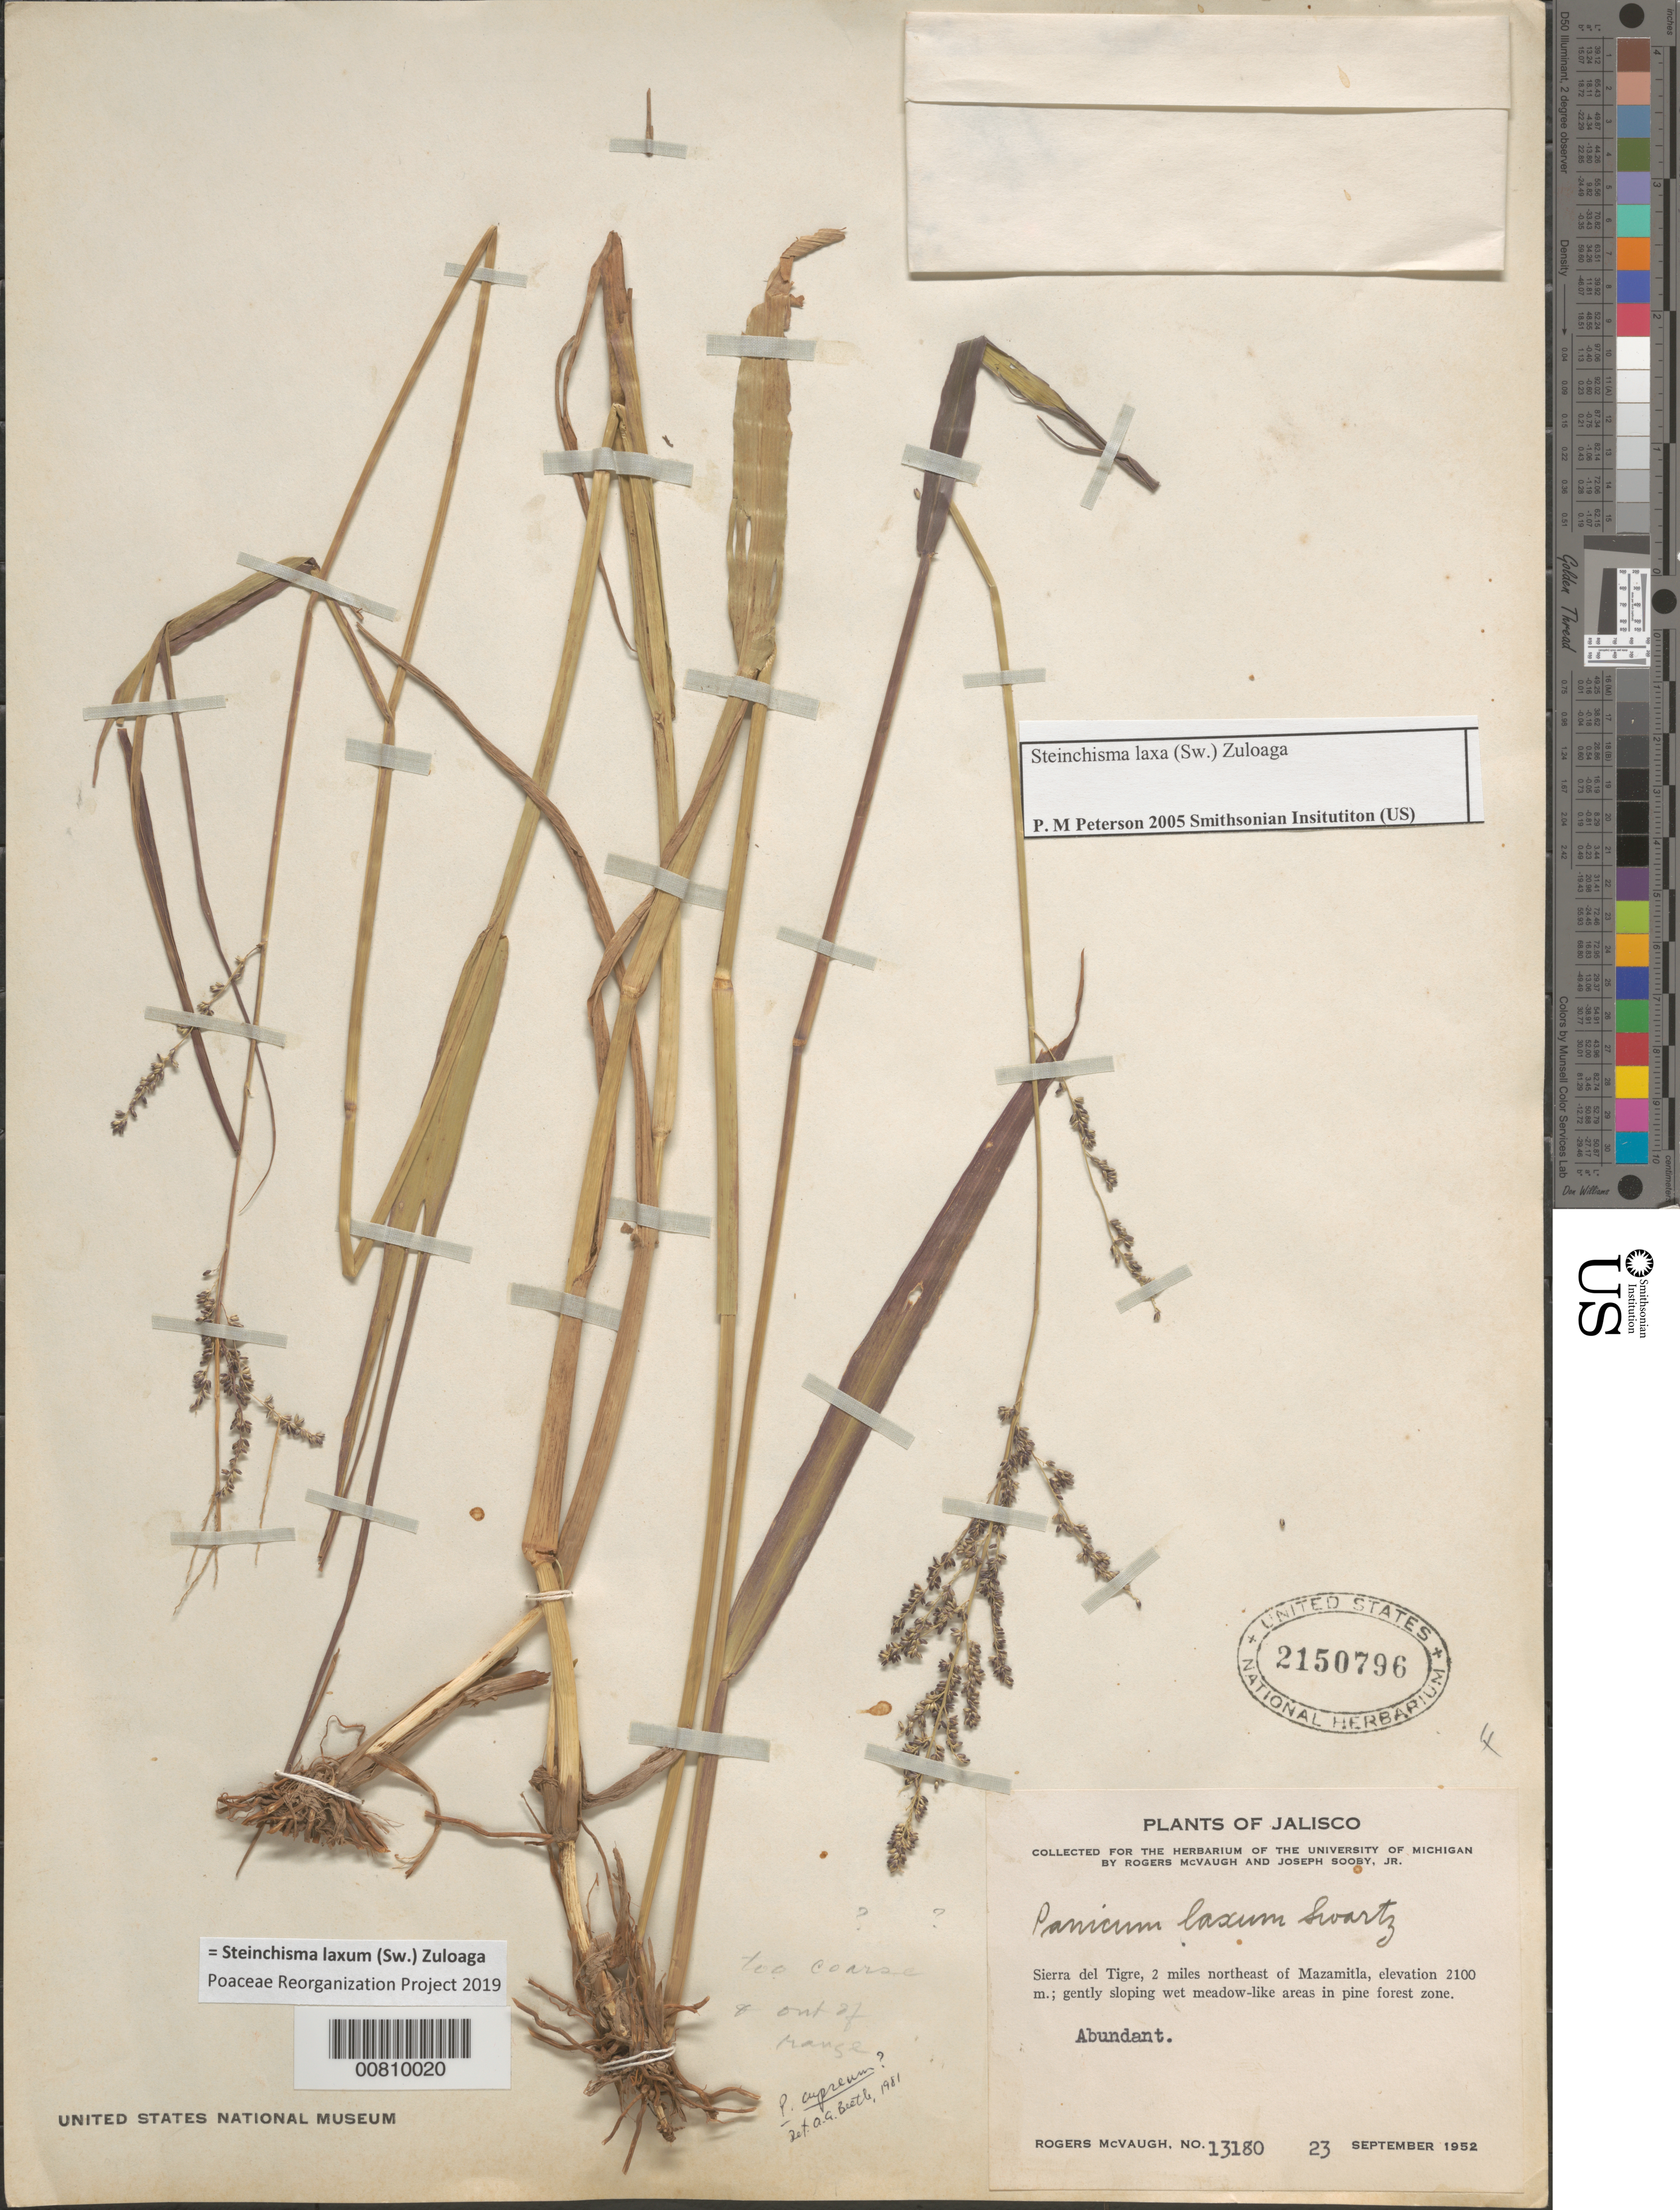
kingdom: Plantae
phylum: Tracheophyta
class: Liliopsida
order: Poales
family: Poaceae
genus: Steinchisma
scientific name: Steinchisma laxum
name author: (Sw.) Zuloaga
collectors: R. McVaugh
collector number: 13180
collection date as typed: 23 Sep 1952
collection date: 1952-09-23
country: Mexico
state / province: Jalisco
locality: Sierra del Tigre, 2 mi NE of Mazamitla.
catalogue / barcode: US 2150796